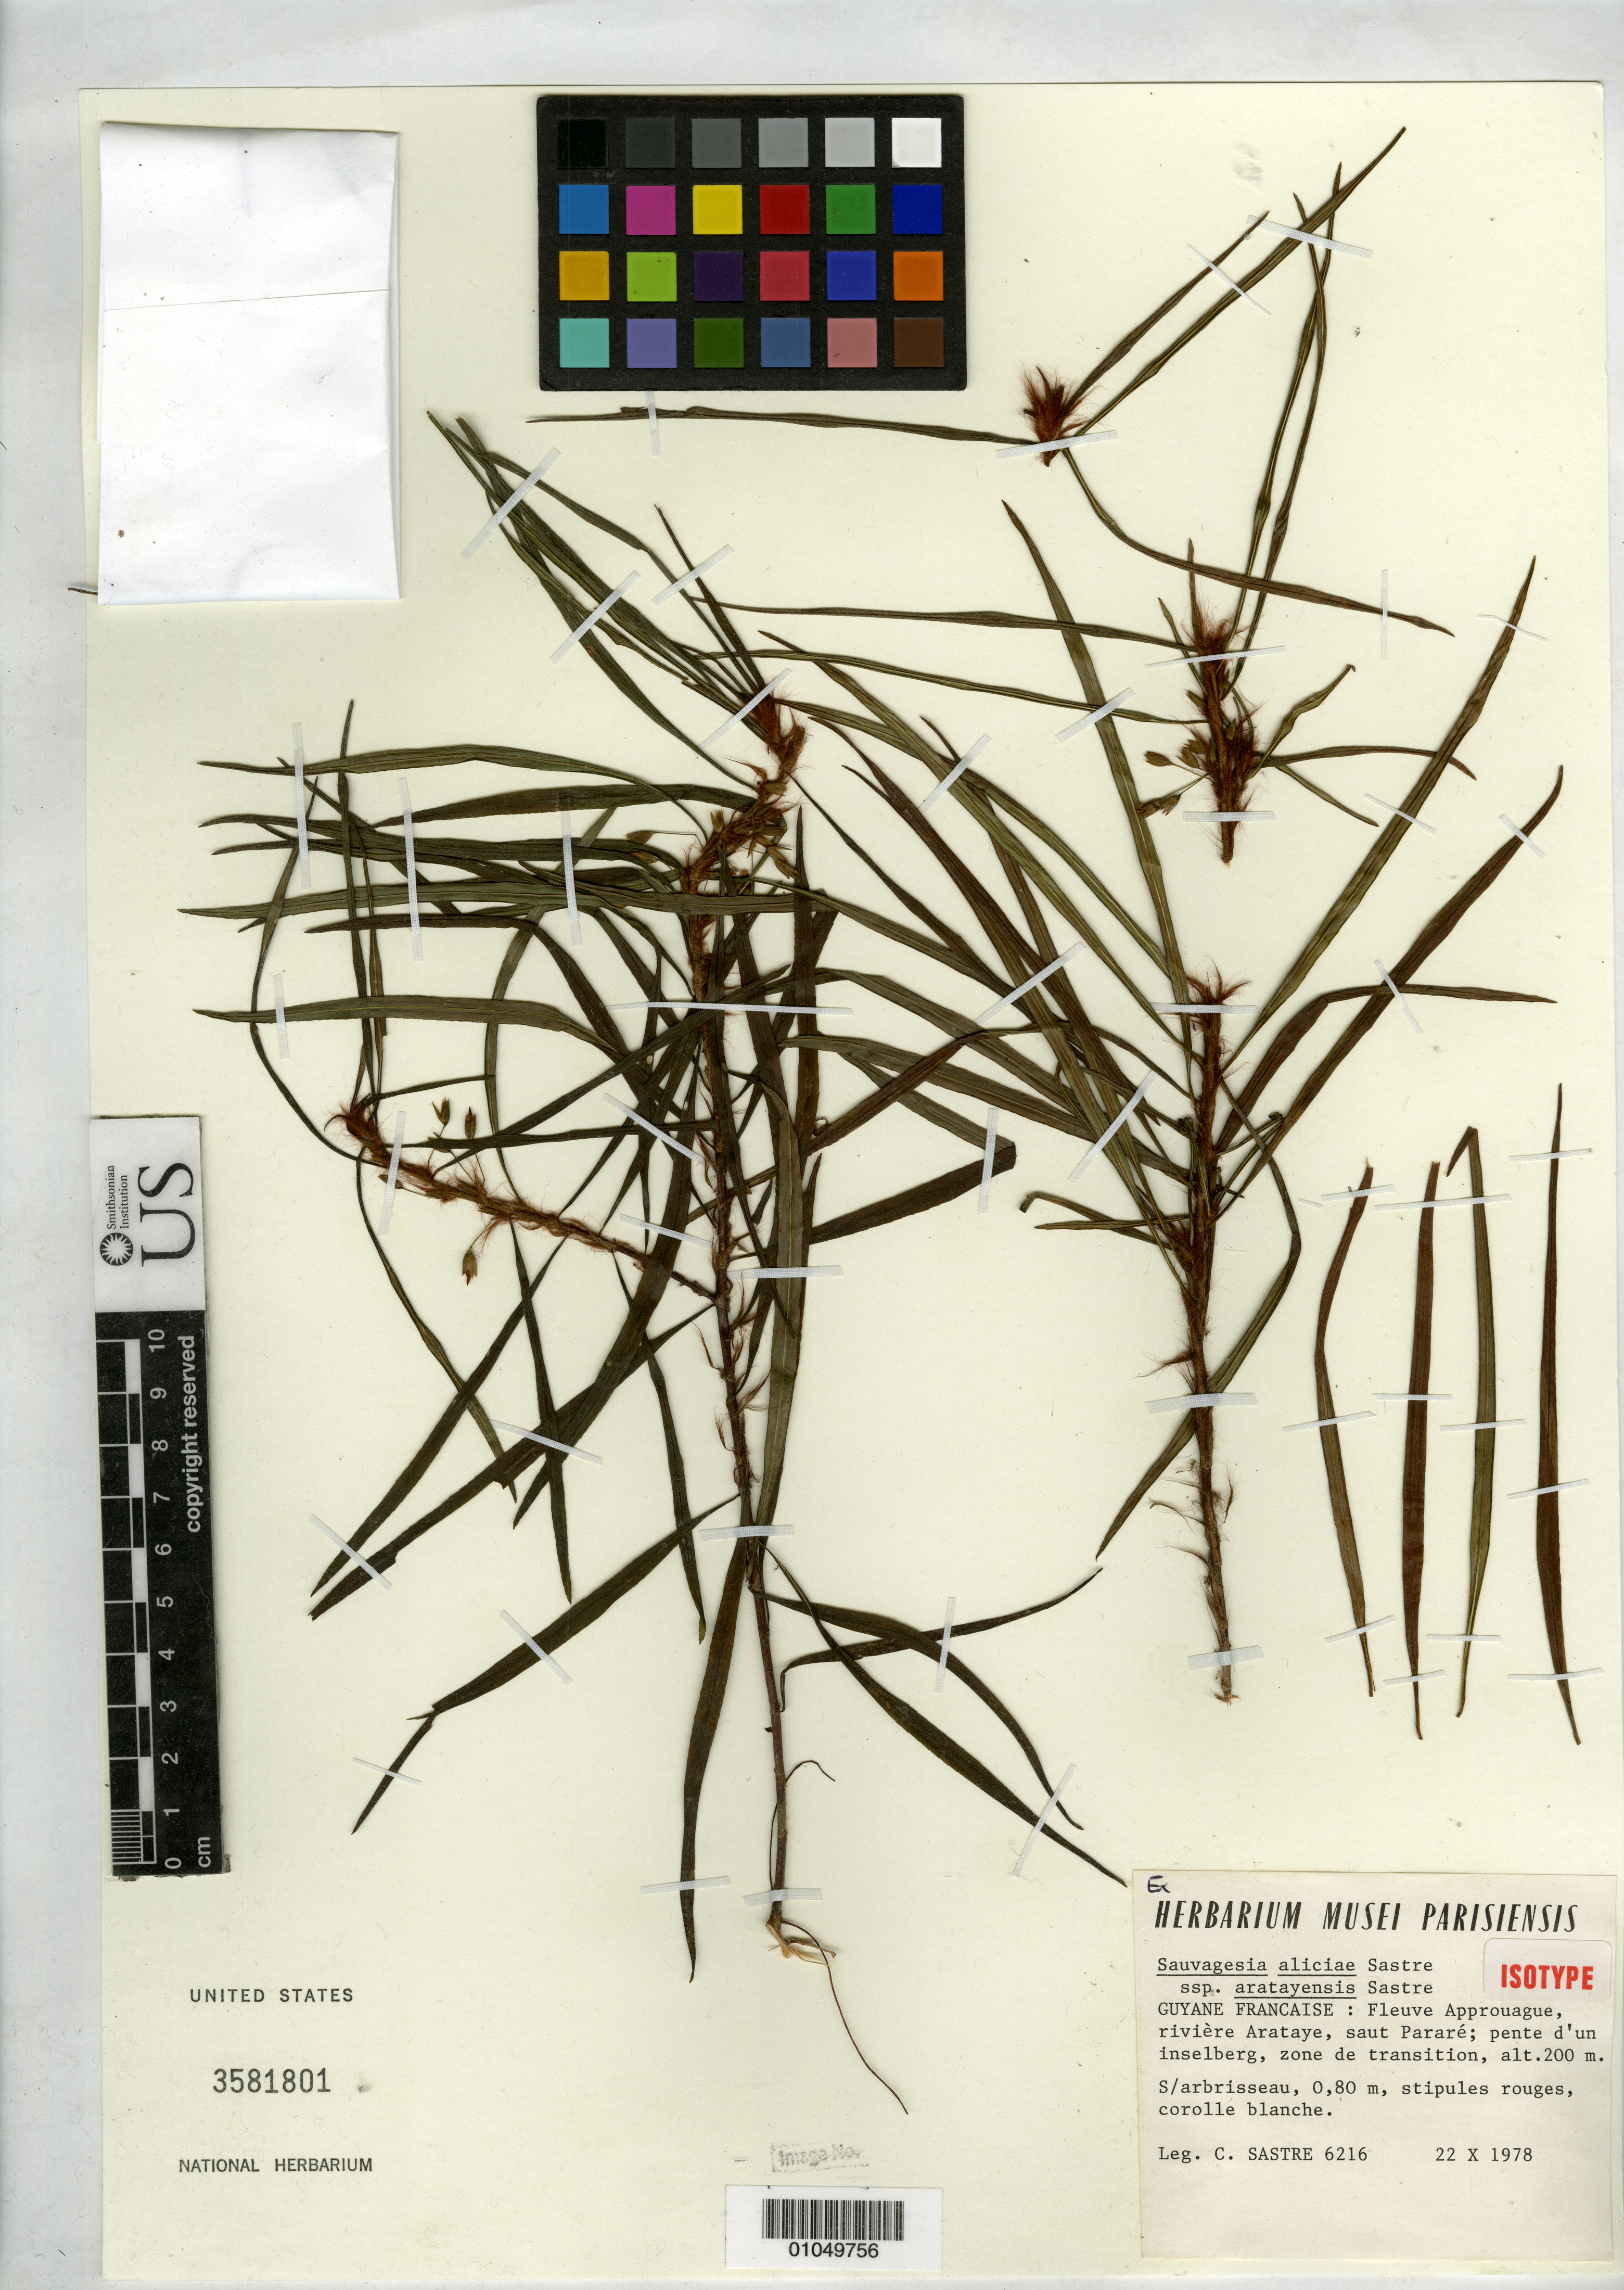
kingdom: Plantae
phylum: Tracheophyta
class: Magnoliopsida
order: Malpighiales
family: Ochnaceae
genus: Sauvagesia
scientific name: Sauvagesia aliciae subsp. aratayensis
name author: Sastre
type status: Isotype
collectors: C. H. L. Sastre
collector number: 6216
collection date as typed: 22 Oct 1978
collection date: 1978-10-22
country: French Guiana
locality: Guyane francaise: Fleuve Approuague, rivière Arataye, saut Pararé; pente d'un inselberg, zone de transition.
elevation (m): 200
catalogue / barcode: US 3581801